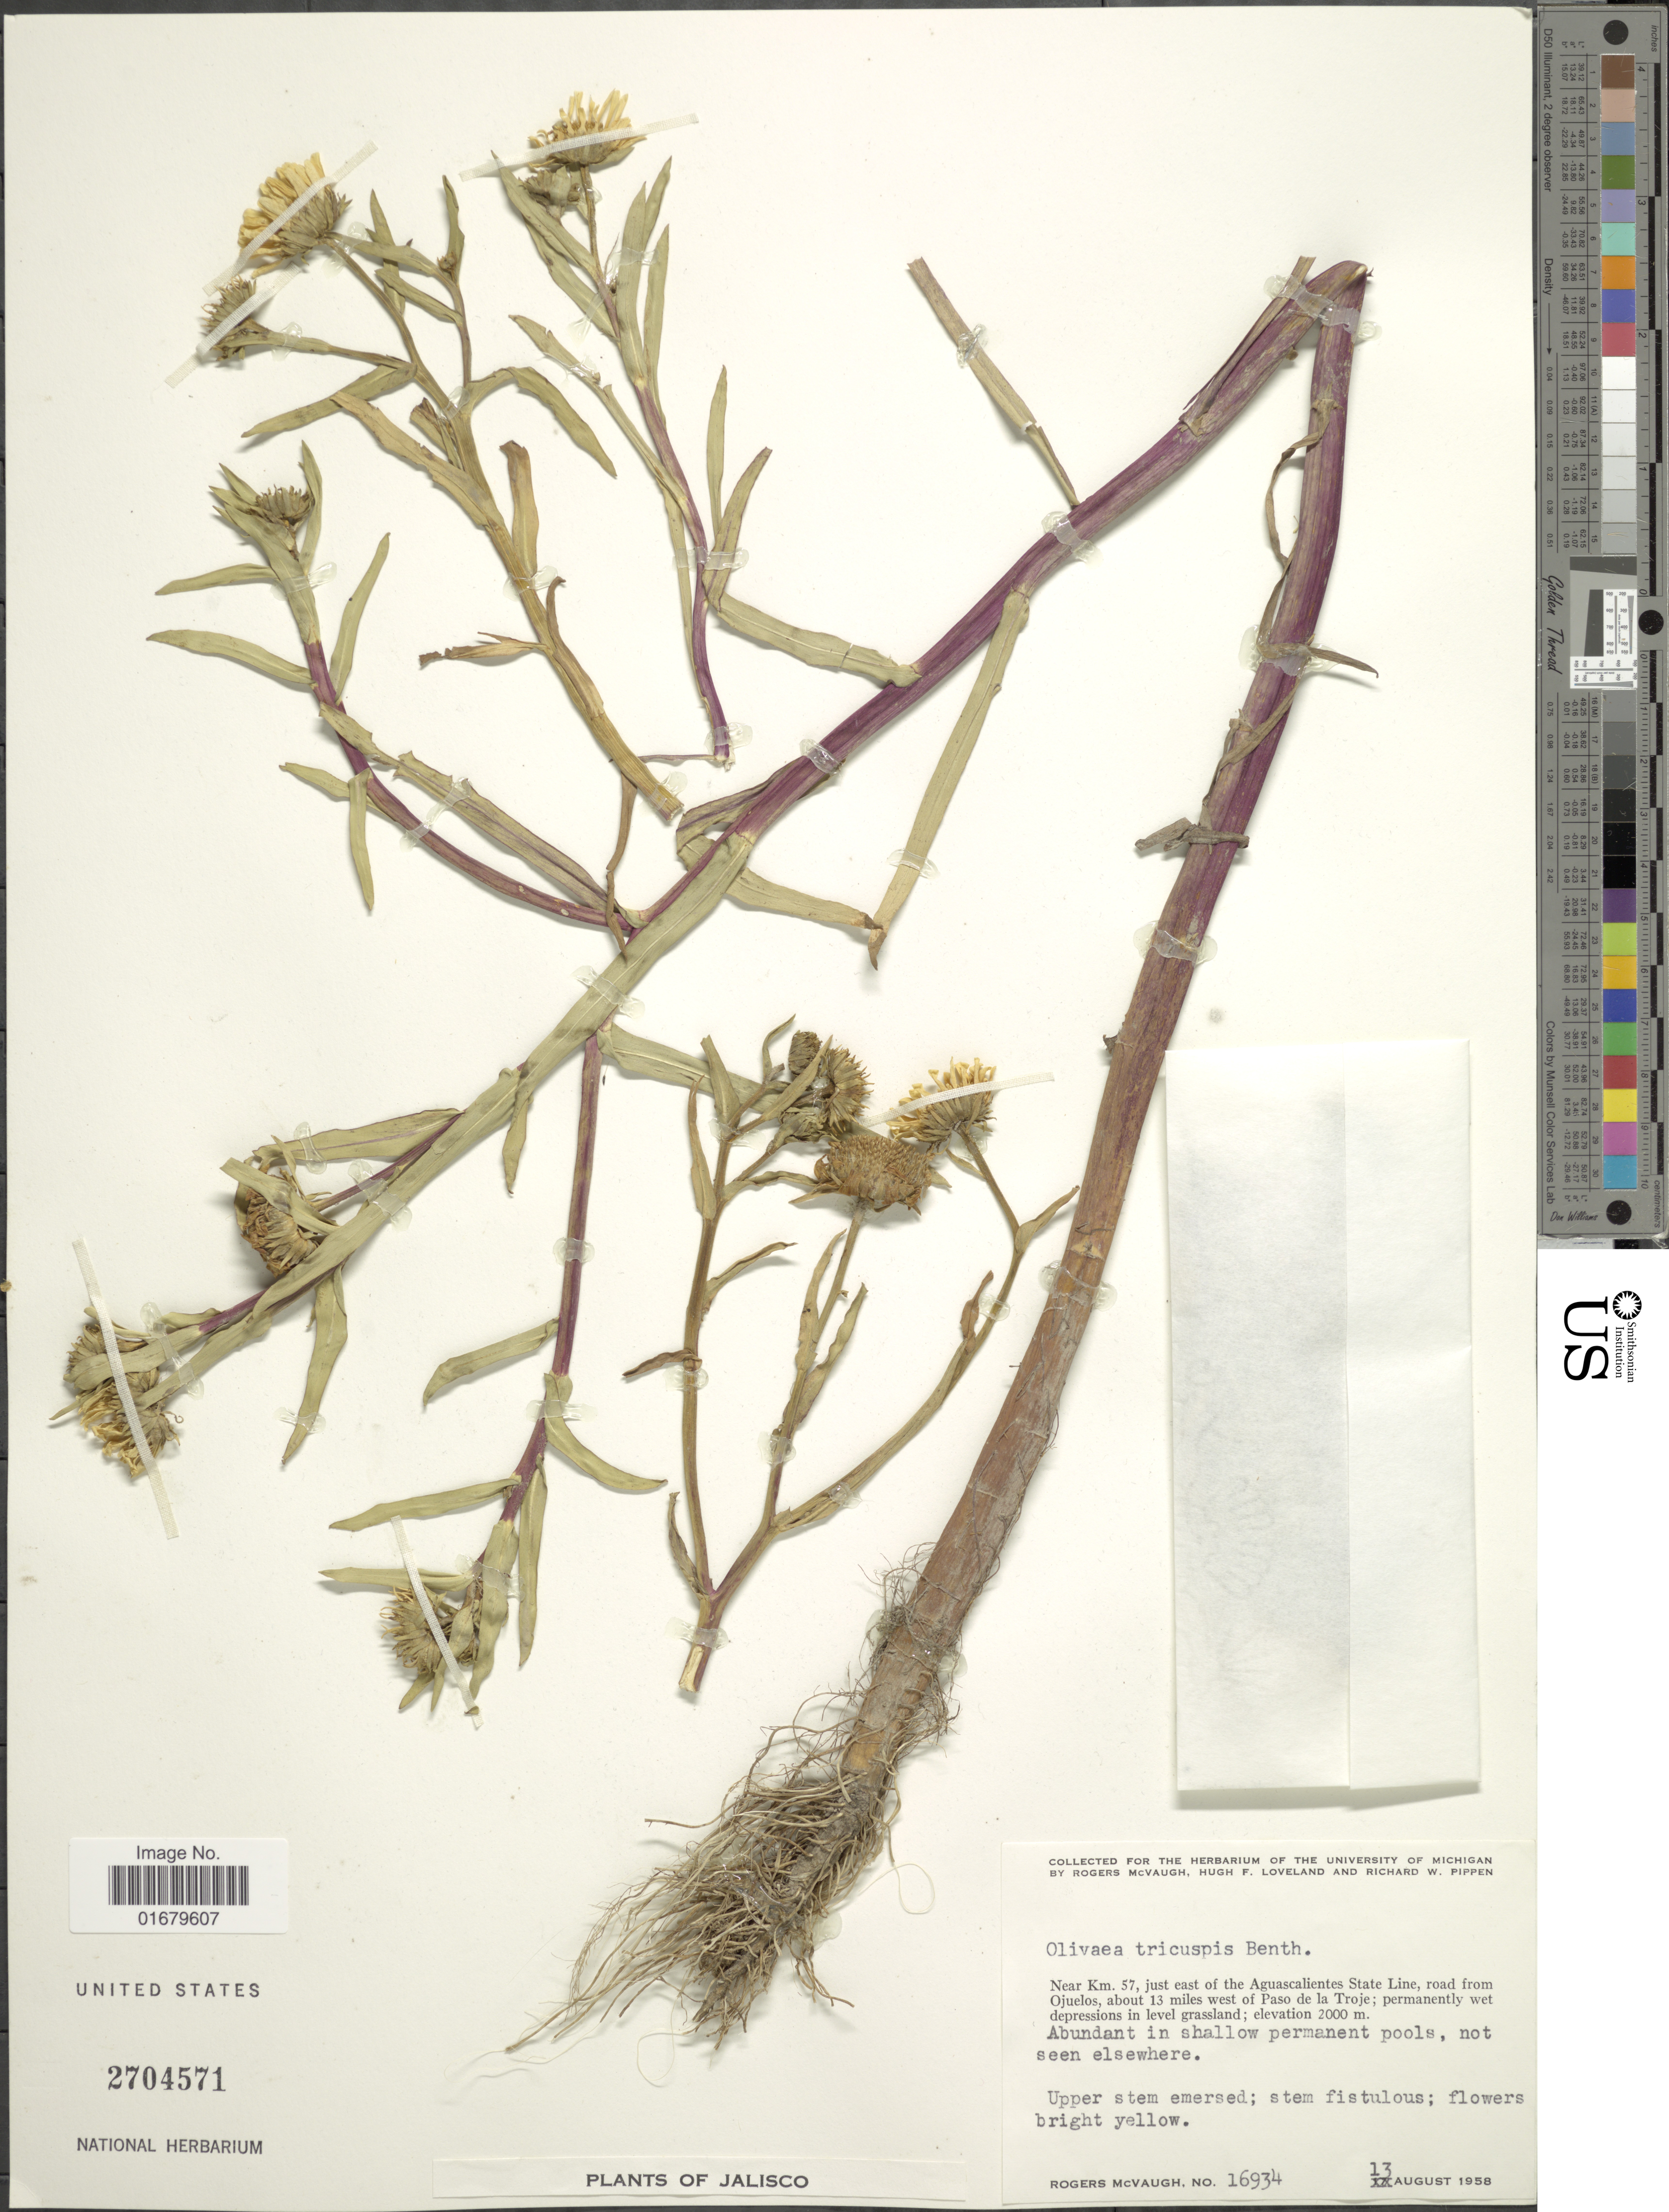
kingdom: Plantae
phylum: Tracheophyta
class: Magnoliopsida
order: Asterales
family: Asteraceae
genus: Olivaea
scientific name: Olivaea tricuspis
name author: Sch. Bip. ex Benth.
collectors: R. McVaugh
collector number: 16934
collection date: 1958-08-13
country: Mexico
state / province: Aguascalientes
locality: Near Km. 57, just east of the Aguascalientes State Line, road from Ojuelos, about 13 miles west of Paso de la Troje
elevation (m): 2000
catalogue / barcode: US 2704571